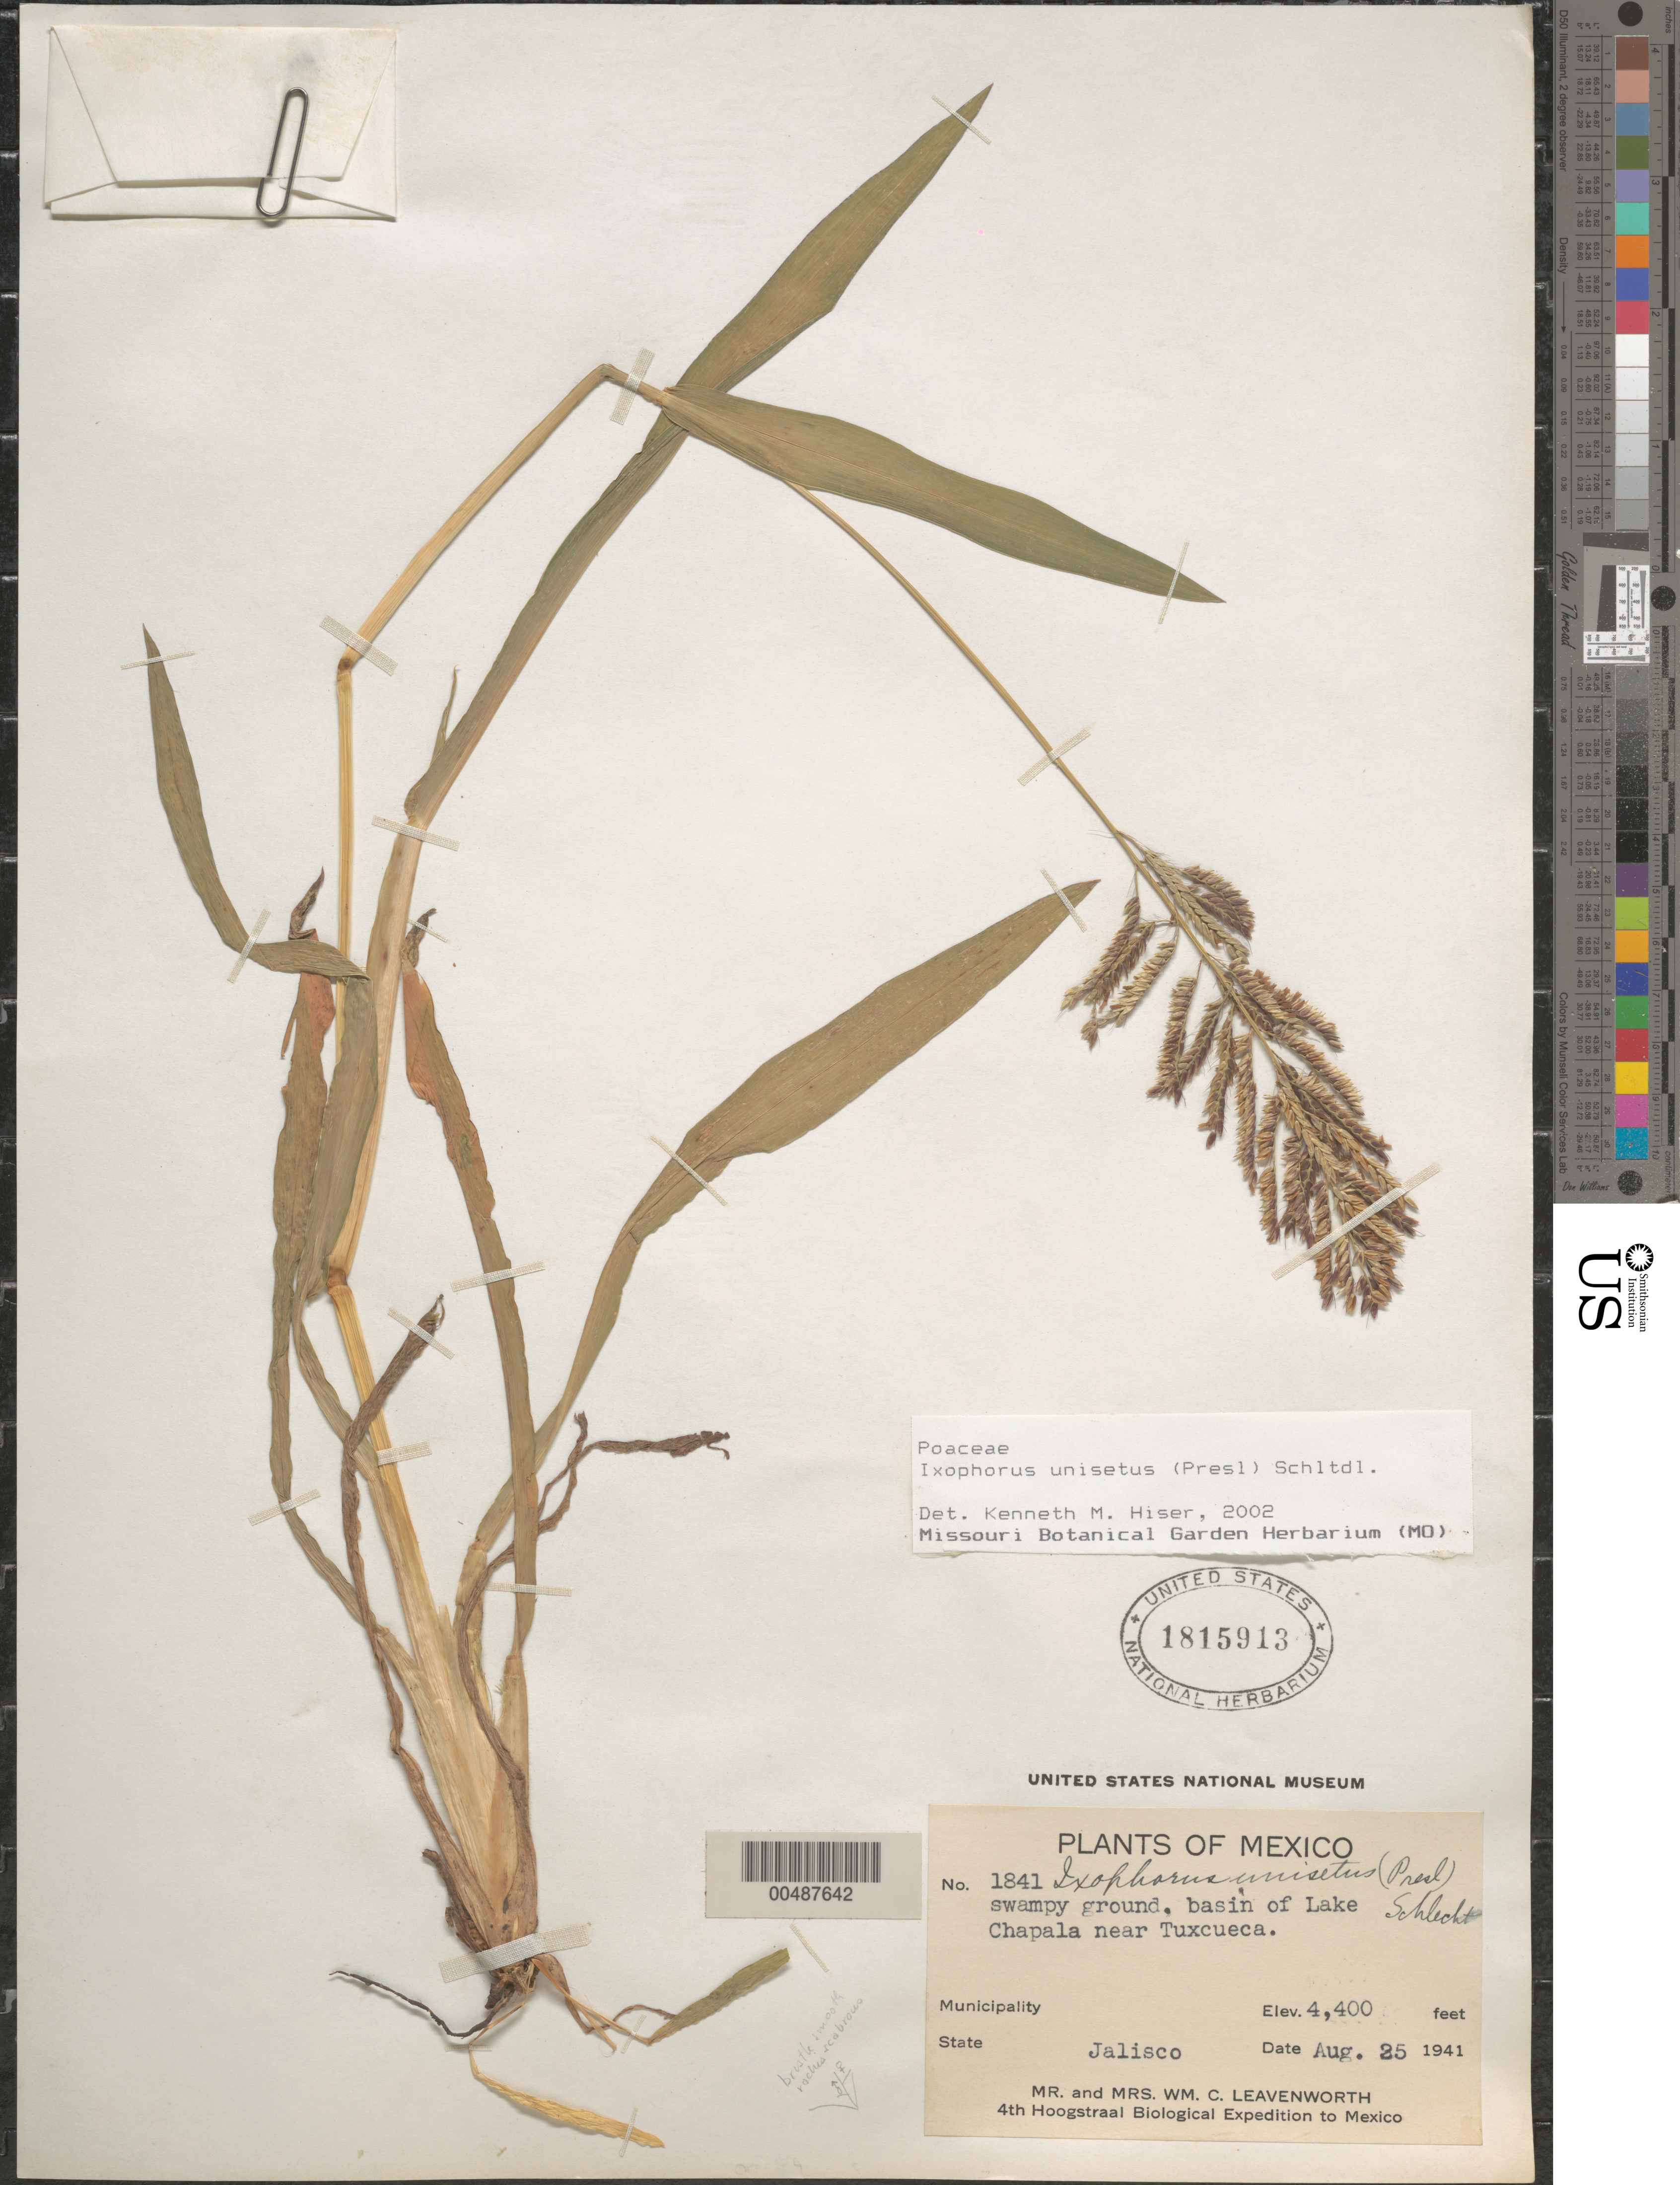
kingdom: Plantae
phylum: Tracheophyta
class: Liliopsida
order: Poales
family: Poaceae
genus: Ixophorus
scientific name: Ixophorus unisetus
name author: (J. Presl) Schltdl.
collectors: W. C. Leavenworth & Leavenworth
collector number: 1841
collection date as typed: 25 Aug 1941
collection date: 1941-08-25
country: Mexico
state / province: Jalisco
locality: Basin of Lake Chapala near Tuxcueca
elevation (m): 1341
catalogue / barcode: US 1815913